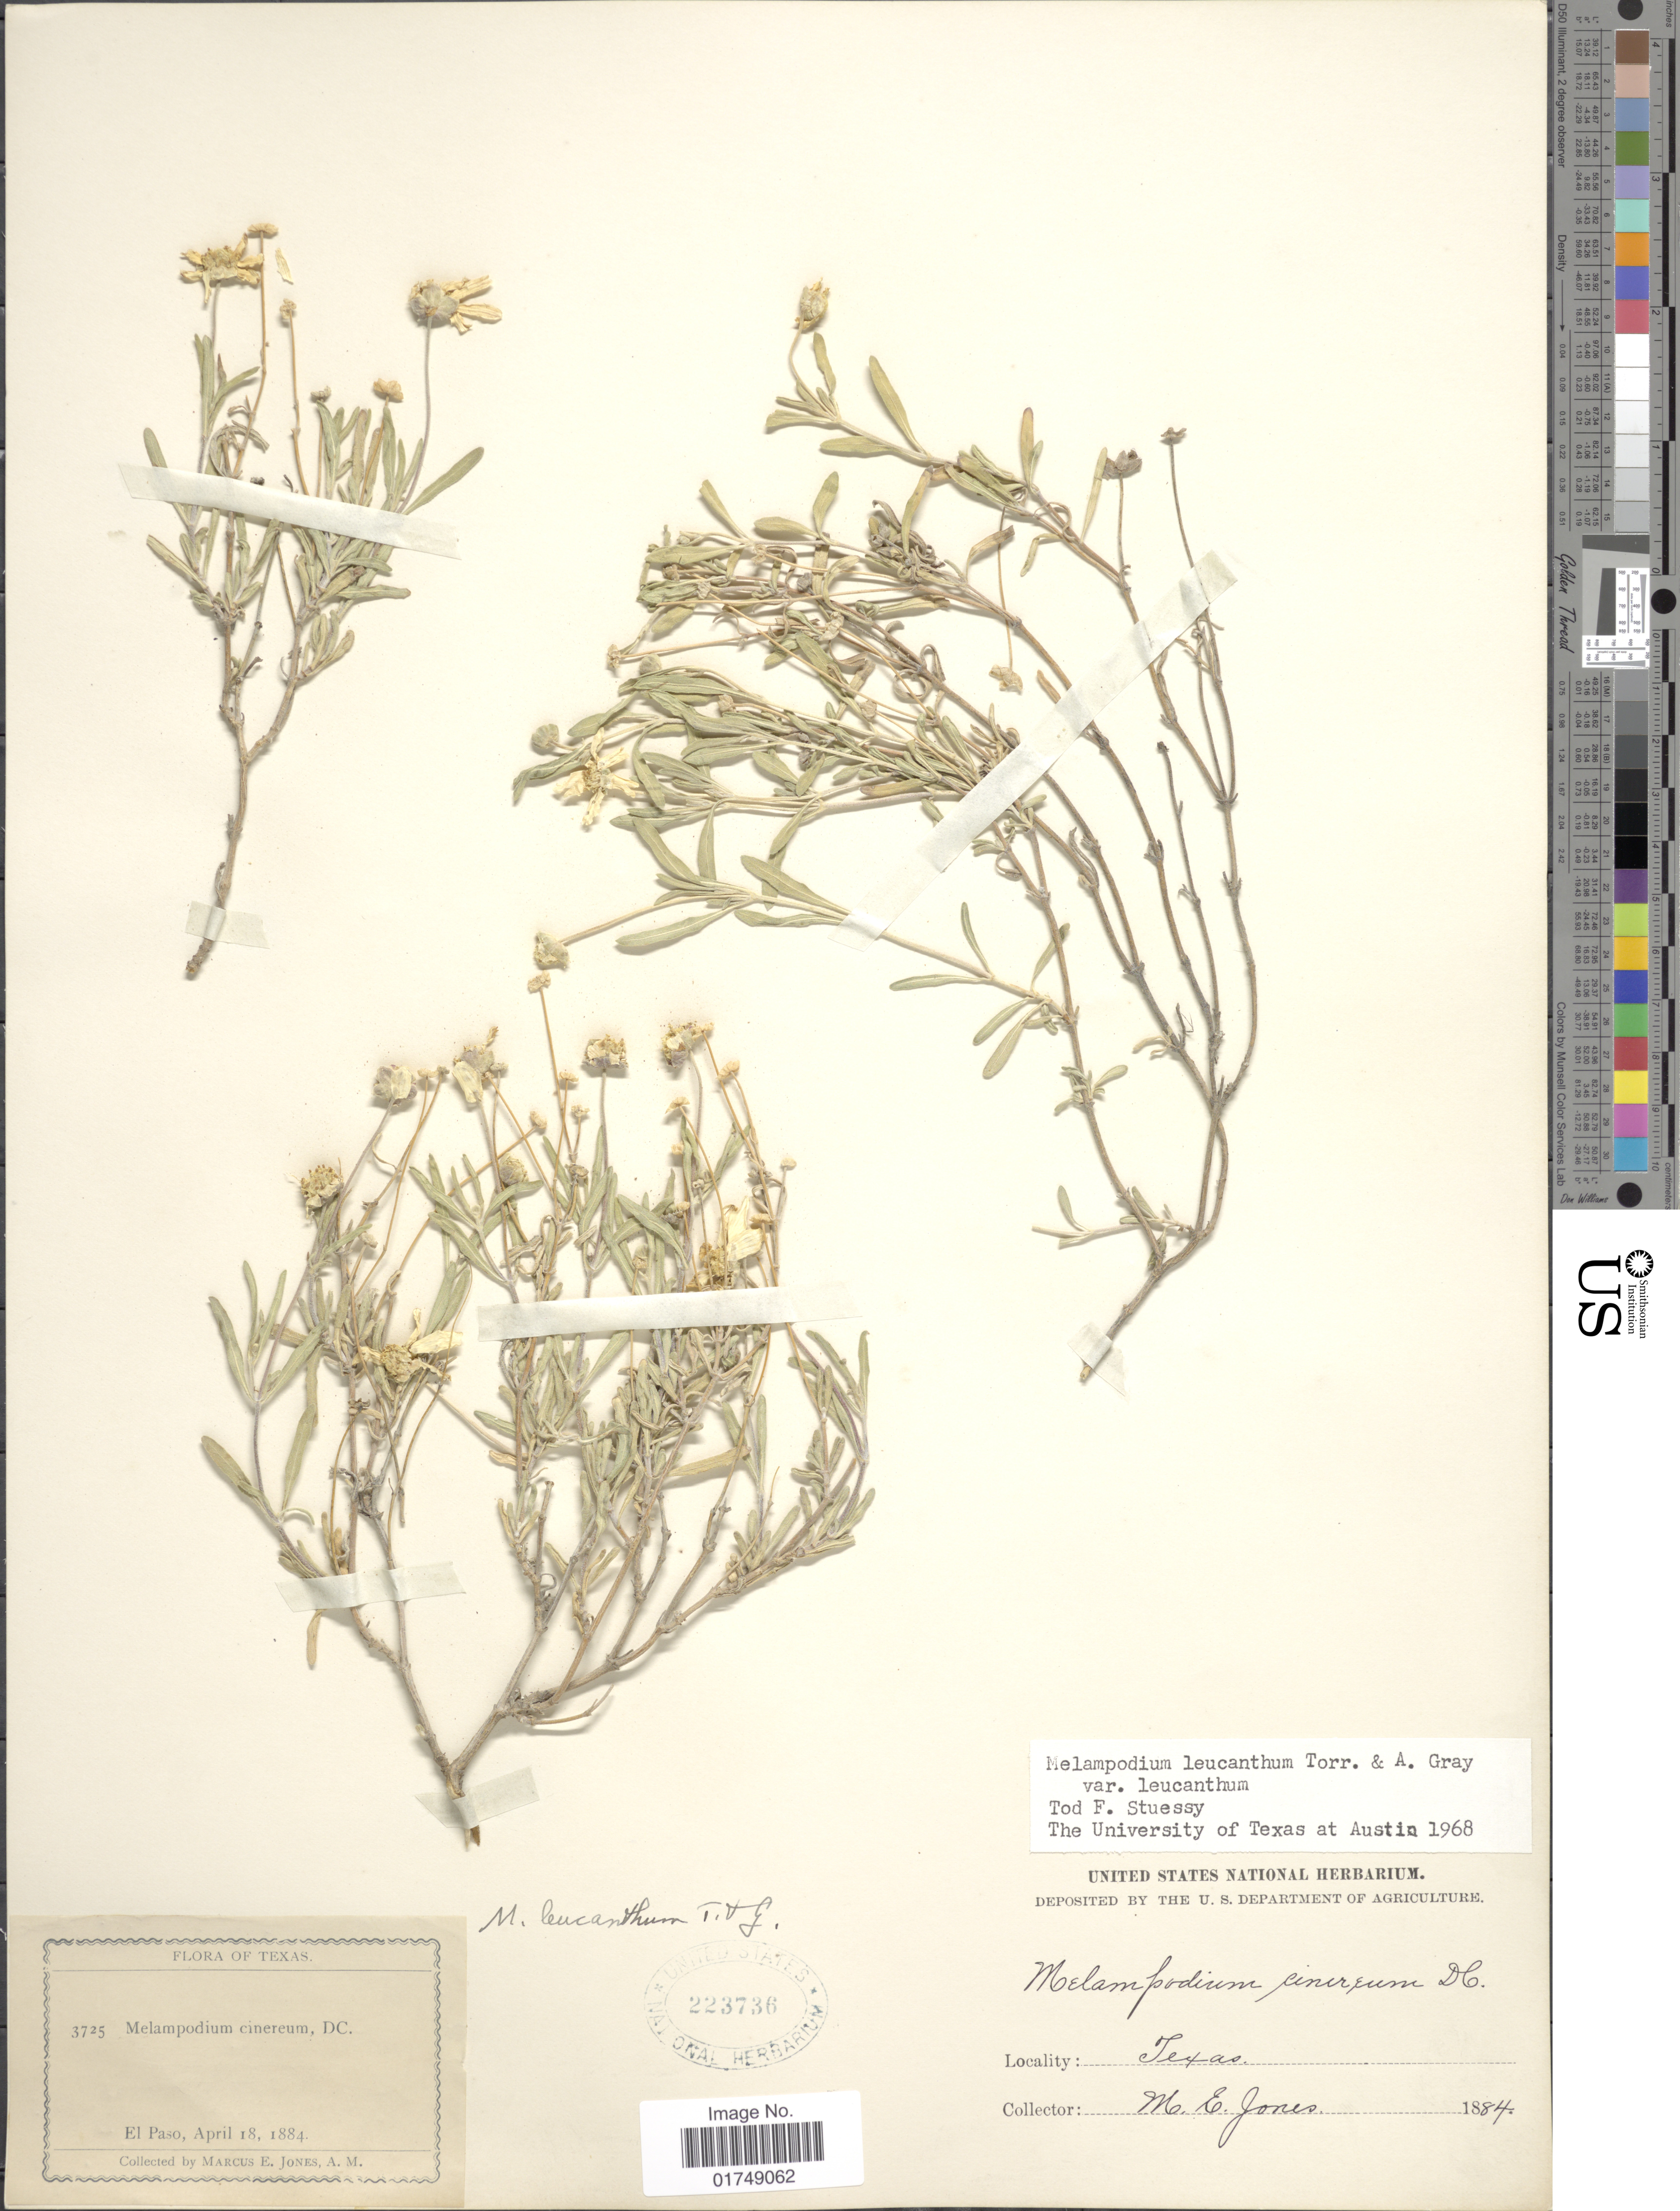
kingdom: Plantae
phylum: Tracheophyta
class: Magnoliopsida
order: Asterales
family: Asteraceae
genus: Melampodium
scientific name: Melampodium leucanthum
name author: Torr. & A. Gray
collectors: M. E. Jones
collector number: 3725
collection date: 1884-04-18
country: United States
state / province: Texas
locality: El Paso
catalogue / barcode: US 223736